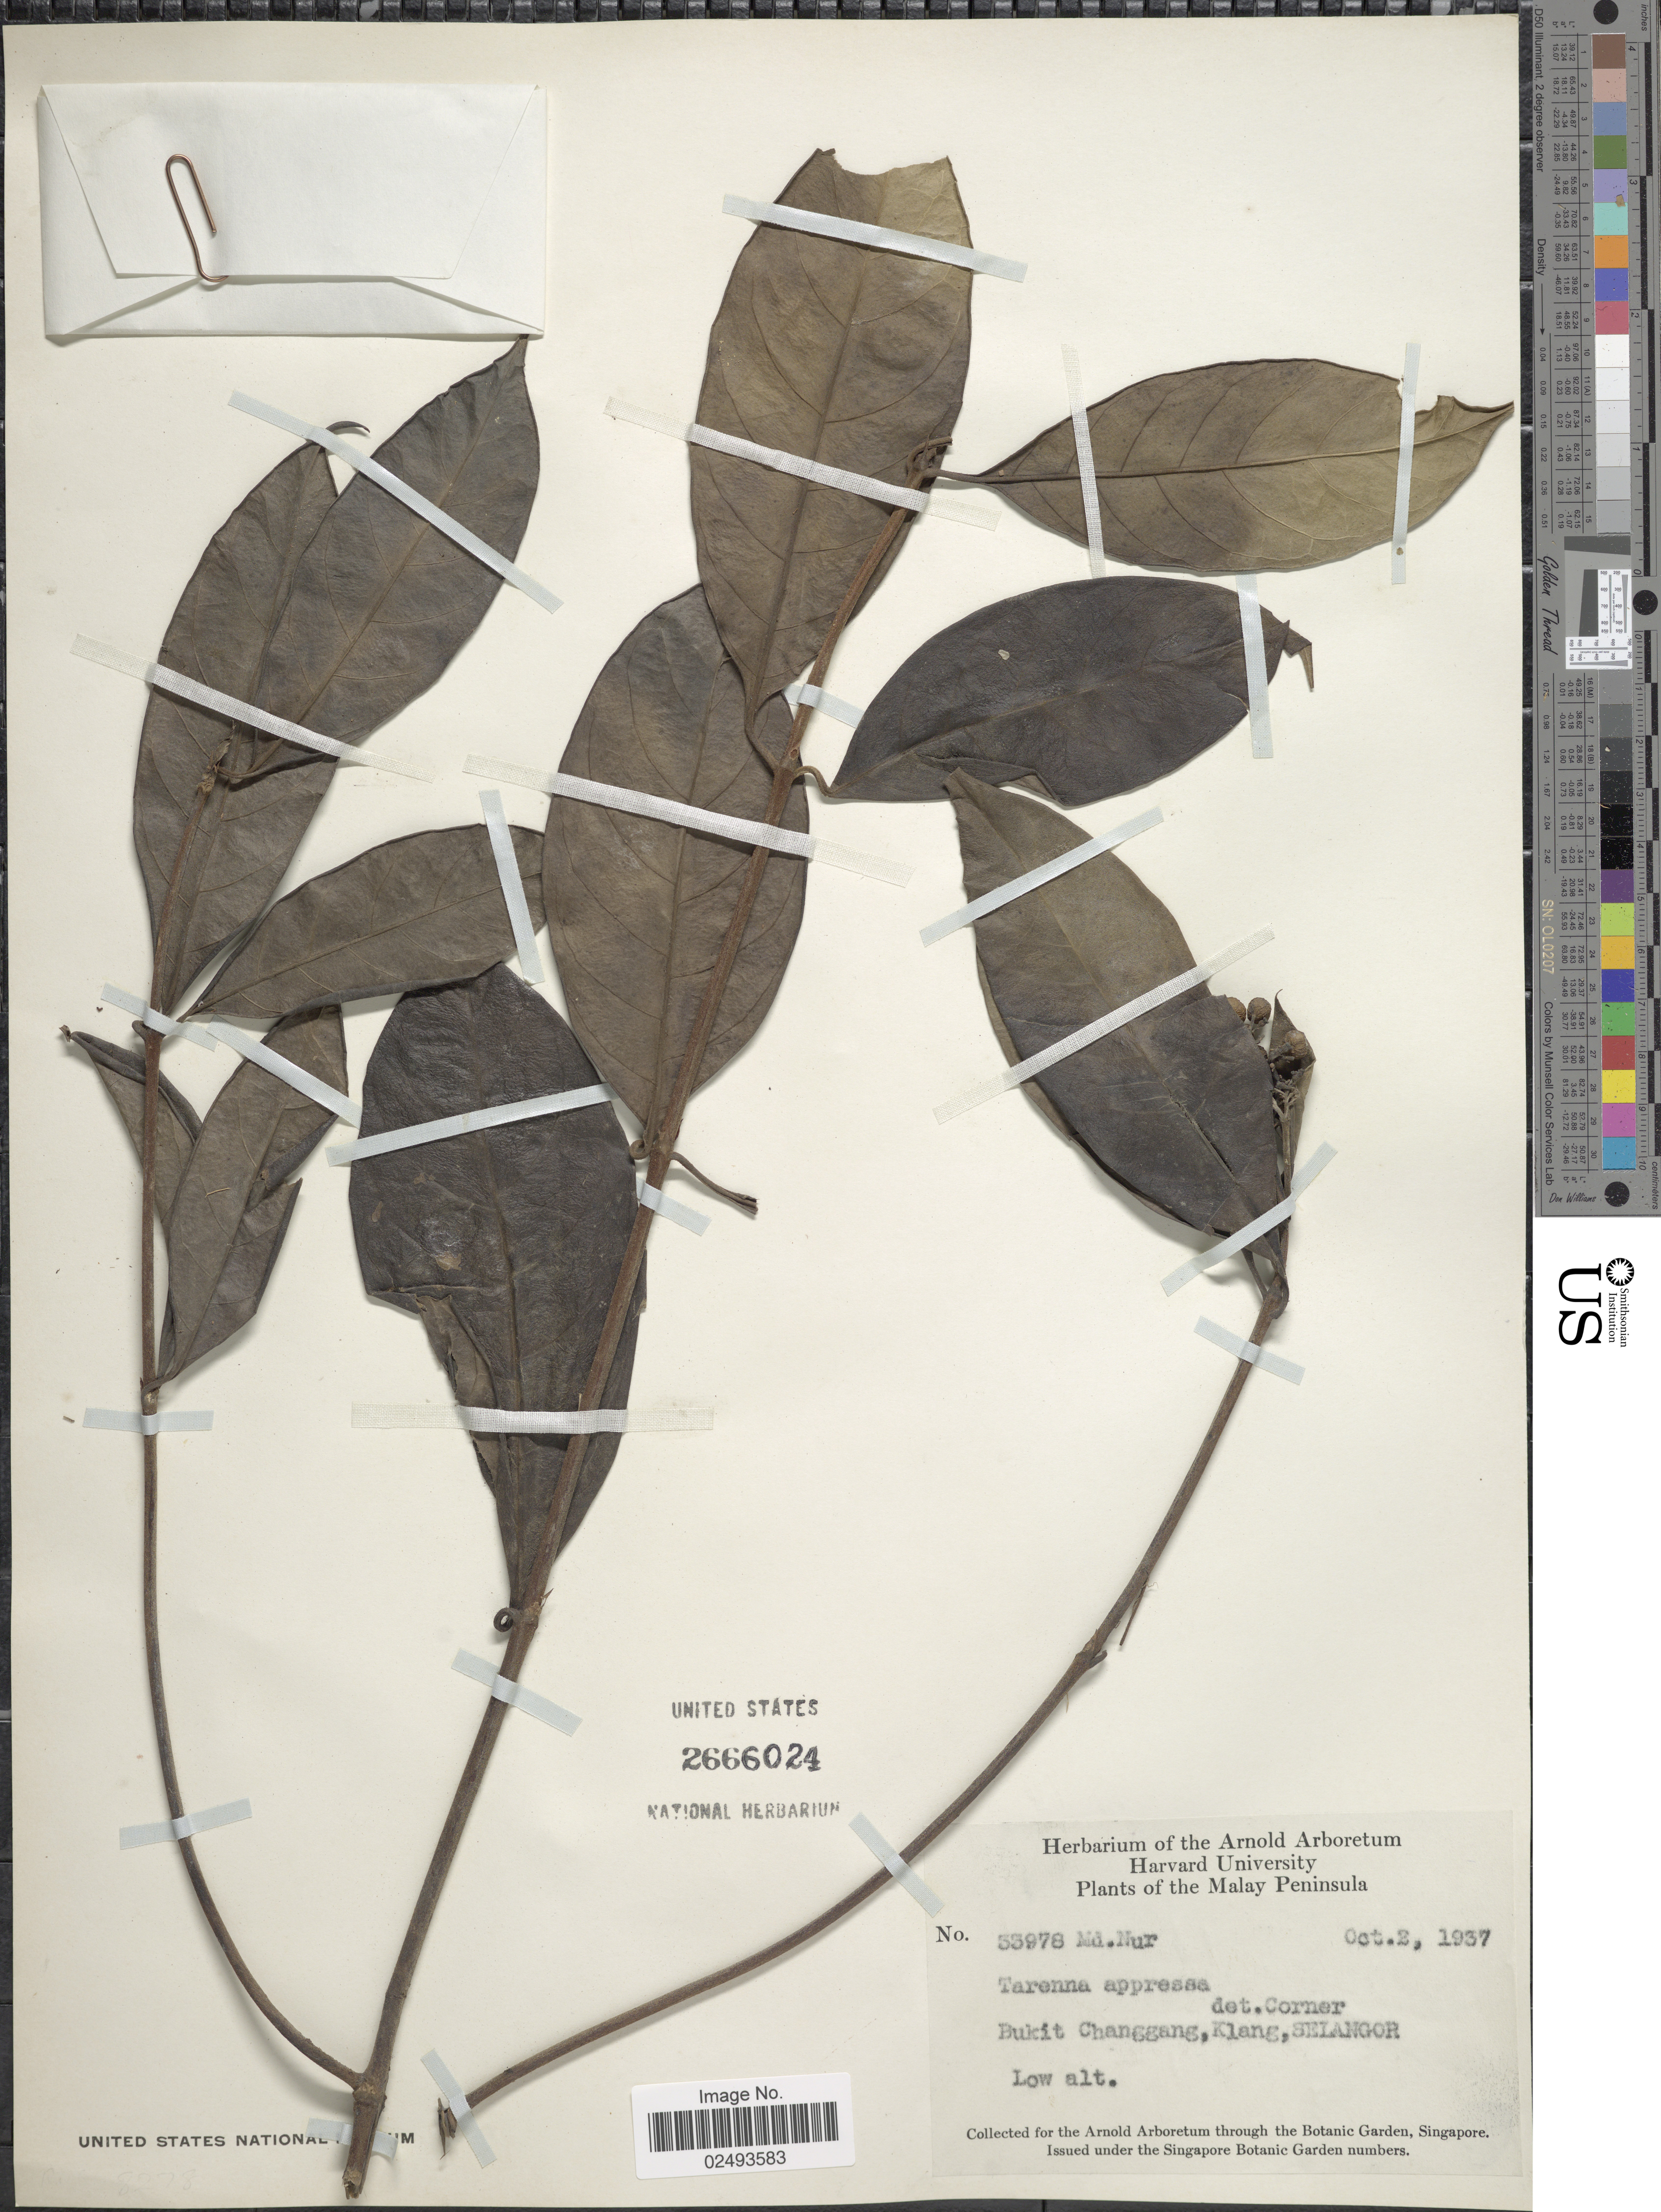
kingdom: Plantae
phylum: Tracheophyta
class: Magnoliopsida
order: Gentianales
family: Rubiaceae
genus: Tarenna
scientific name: Tarenna adpressa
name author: (King) Merr.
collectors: M. Nur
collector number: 53978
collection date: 1937-10-02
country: Malaysia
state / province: Selangor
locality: Malay Peninsula, Bukit Changgang, Klang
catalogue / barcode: US 2666024